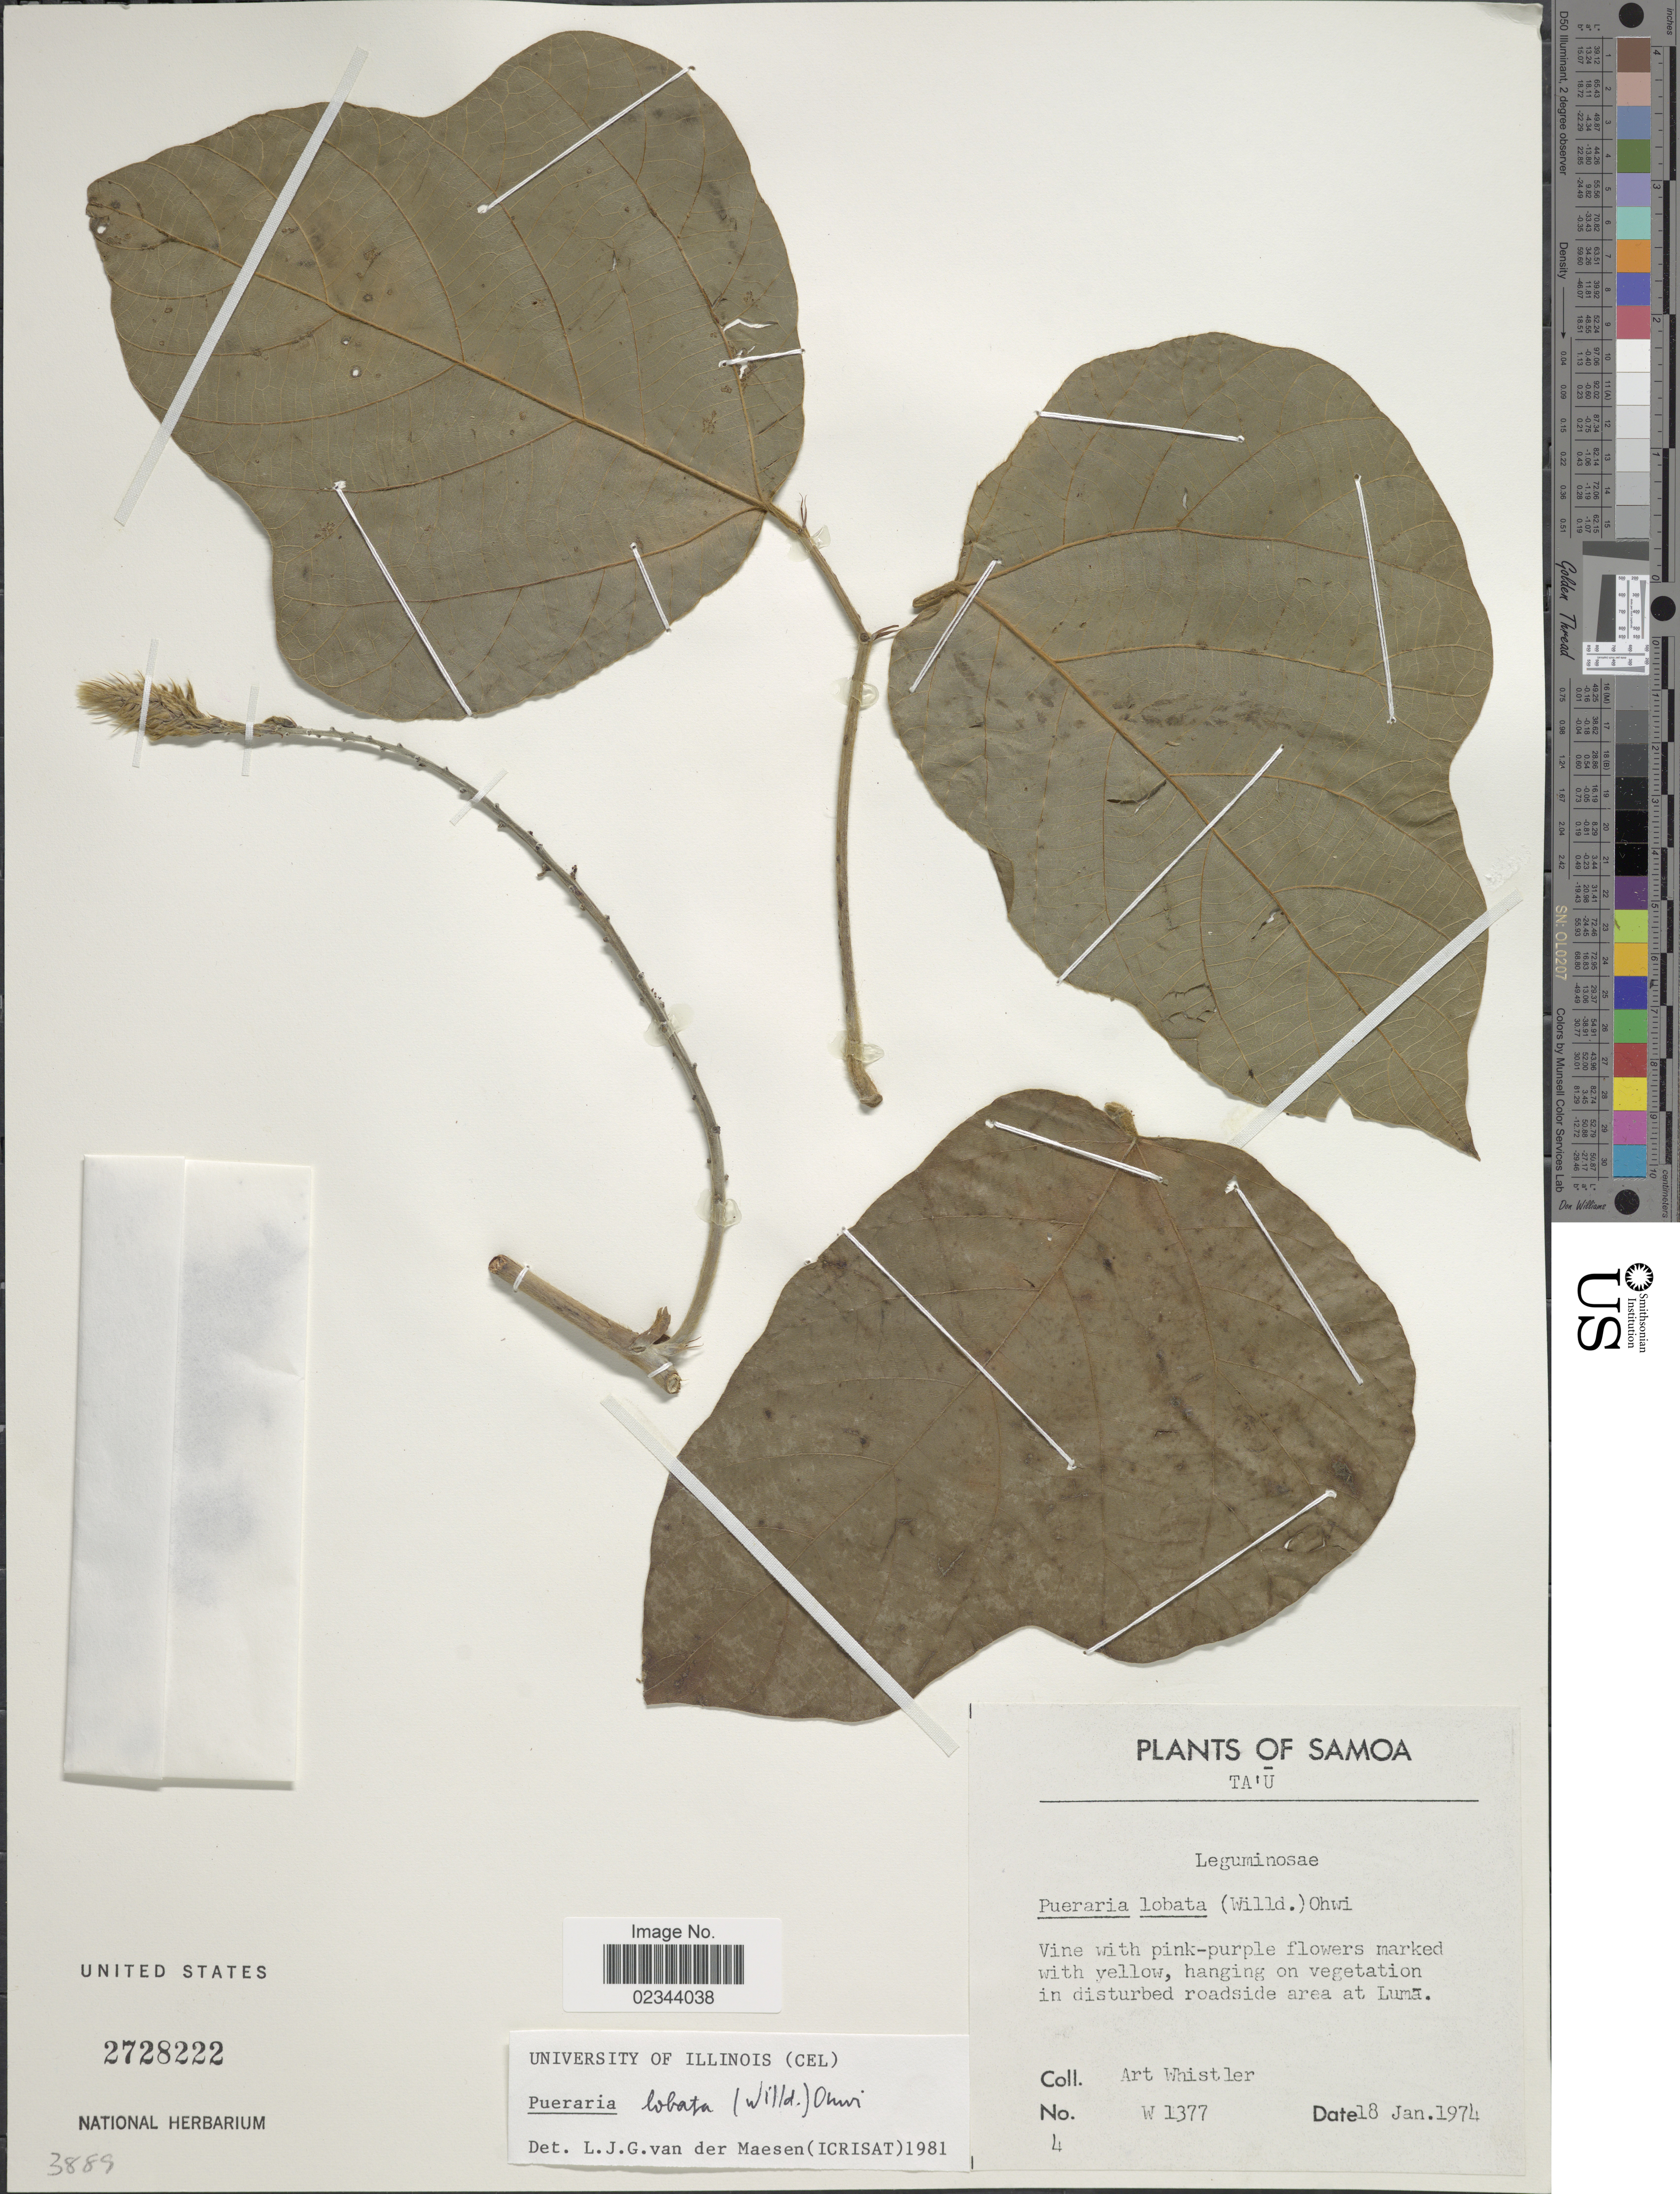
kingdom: Plantae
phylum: Tracheophyta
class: Magnoliopsida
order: Fabales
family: Fabaceae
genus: Pueraria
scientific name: Pueraria lobata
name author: (Willd.) Ohwi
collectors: A. Whistler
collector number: W 1377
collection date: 1974-01-18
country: American Samoa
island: Ta'u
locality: Ta'u, roadside area at Luma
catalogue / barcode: US 2728222